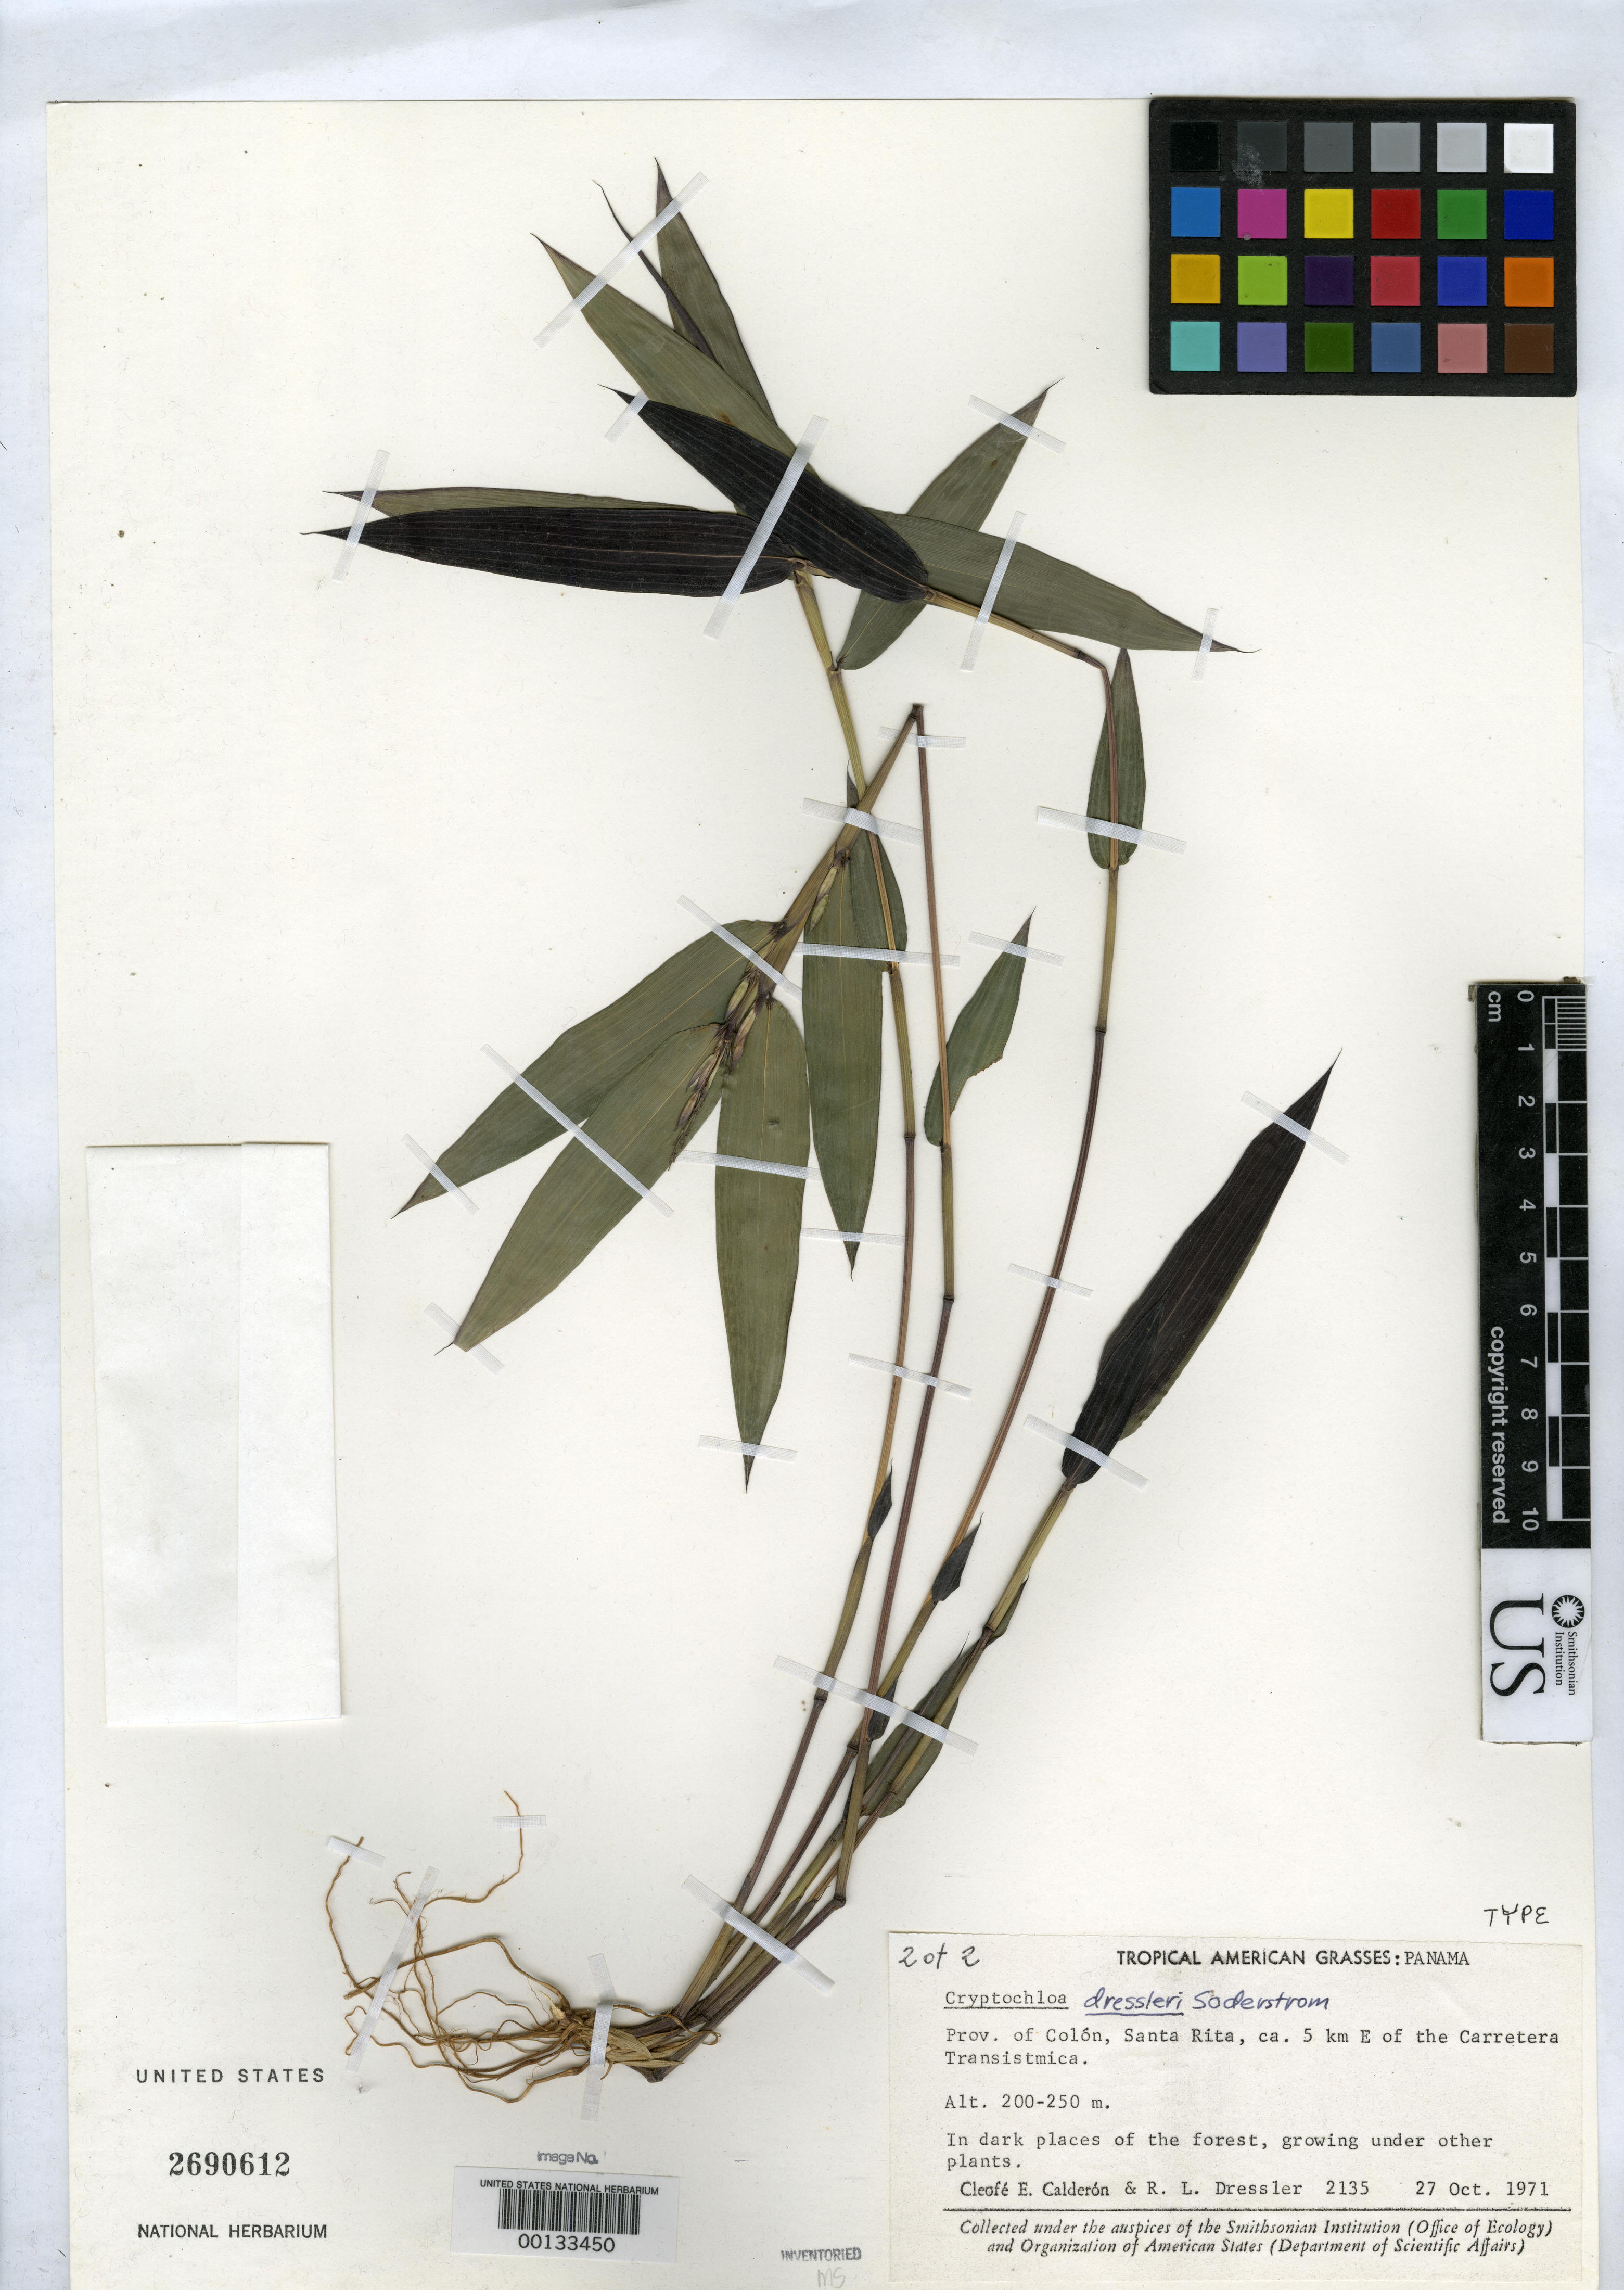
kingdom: Plantae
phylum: Tracheophyta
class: Liliopsida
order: Poales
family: Poaceae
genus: Cryptochloa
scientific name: Cryptochloa dressleri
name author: Soderstr.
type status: Holotype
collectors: C. E. Calderón & R. Dressler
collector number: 2135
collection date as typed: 27 Oct 1971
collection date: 1971-10-27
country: Panama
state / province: Colón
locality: Santa Rita, 5km E of the Carretera Trans-Istmica.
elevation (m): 200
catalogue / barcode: US 2690612